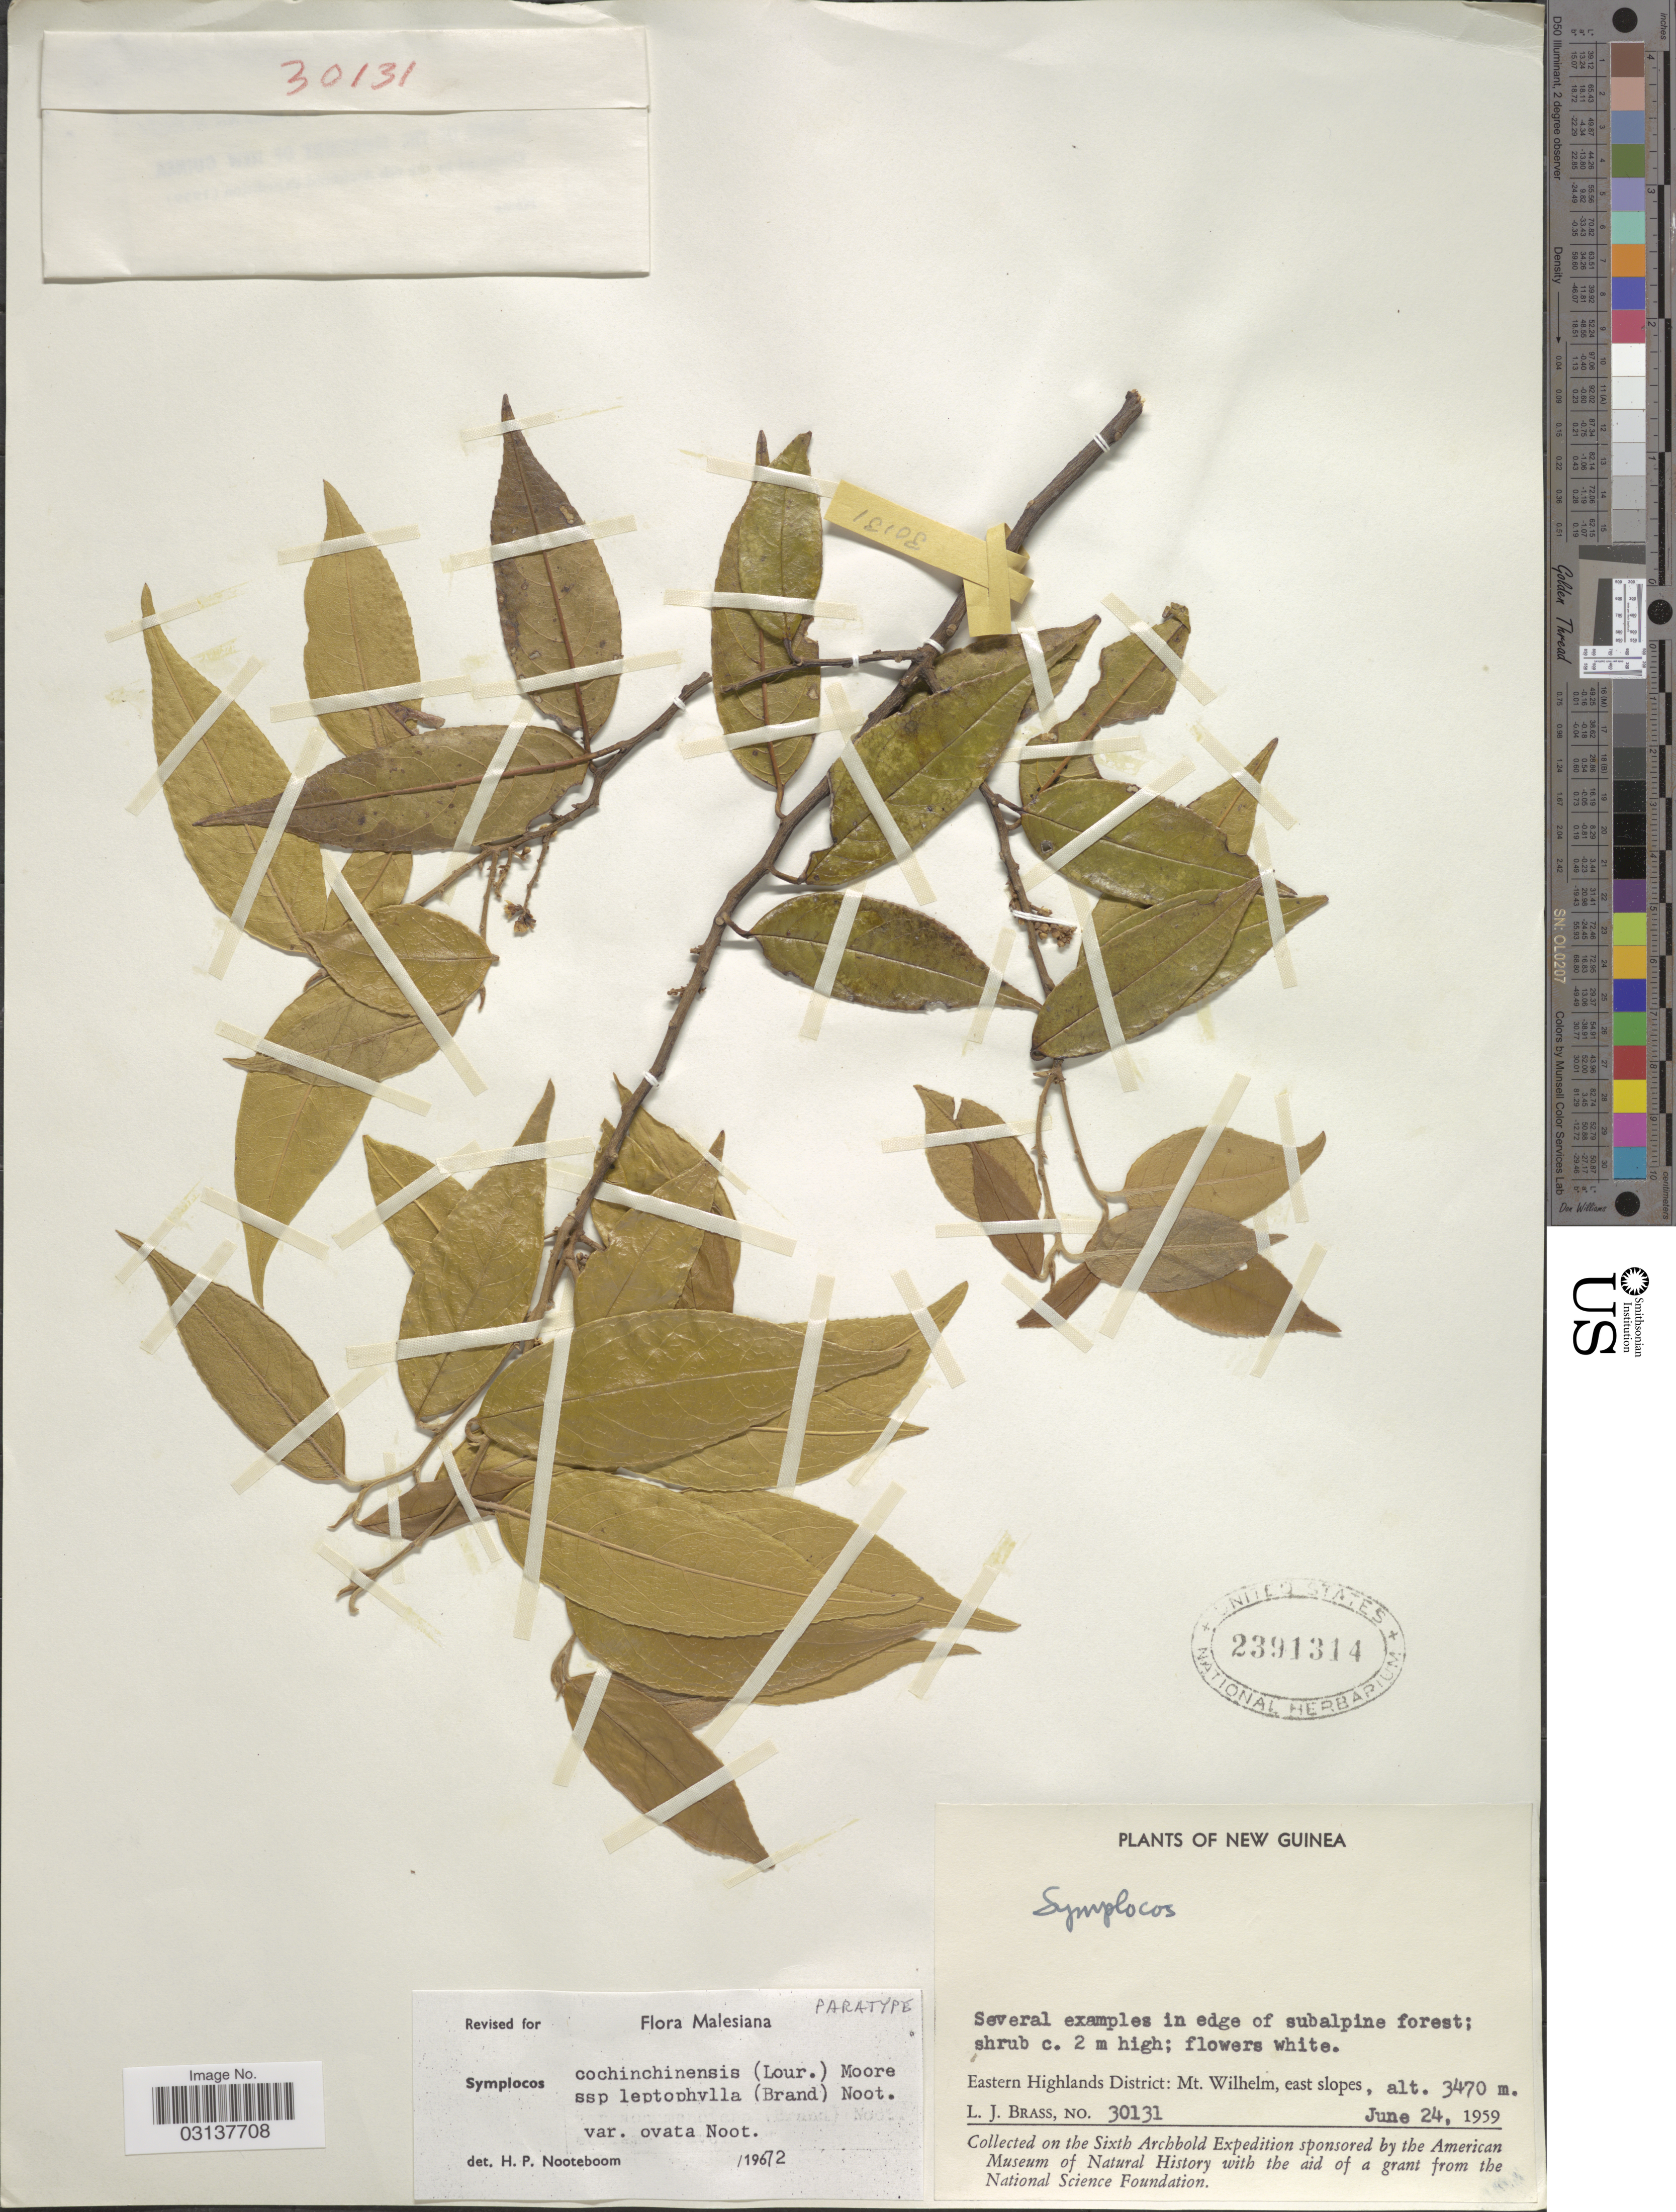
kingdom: Plantae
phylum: Tracheophyta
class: Magnoliopsida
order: Ericales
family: Symplocaceae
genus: Symplocos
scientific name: Symplocos cochinchinensis var. ovata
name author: Noot.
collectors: L. J. Brass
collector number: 30131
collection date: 1959-06-24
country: Papua New Guinea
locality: New Guinea, Eastern Highlands District: Mt. Wilhelm, east slopes.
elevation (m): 3470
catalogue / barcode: US 2391314